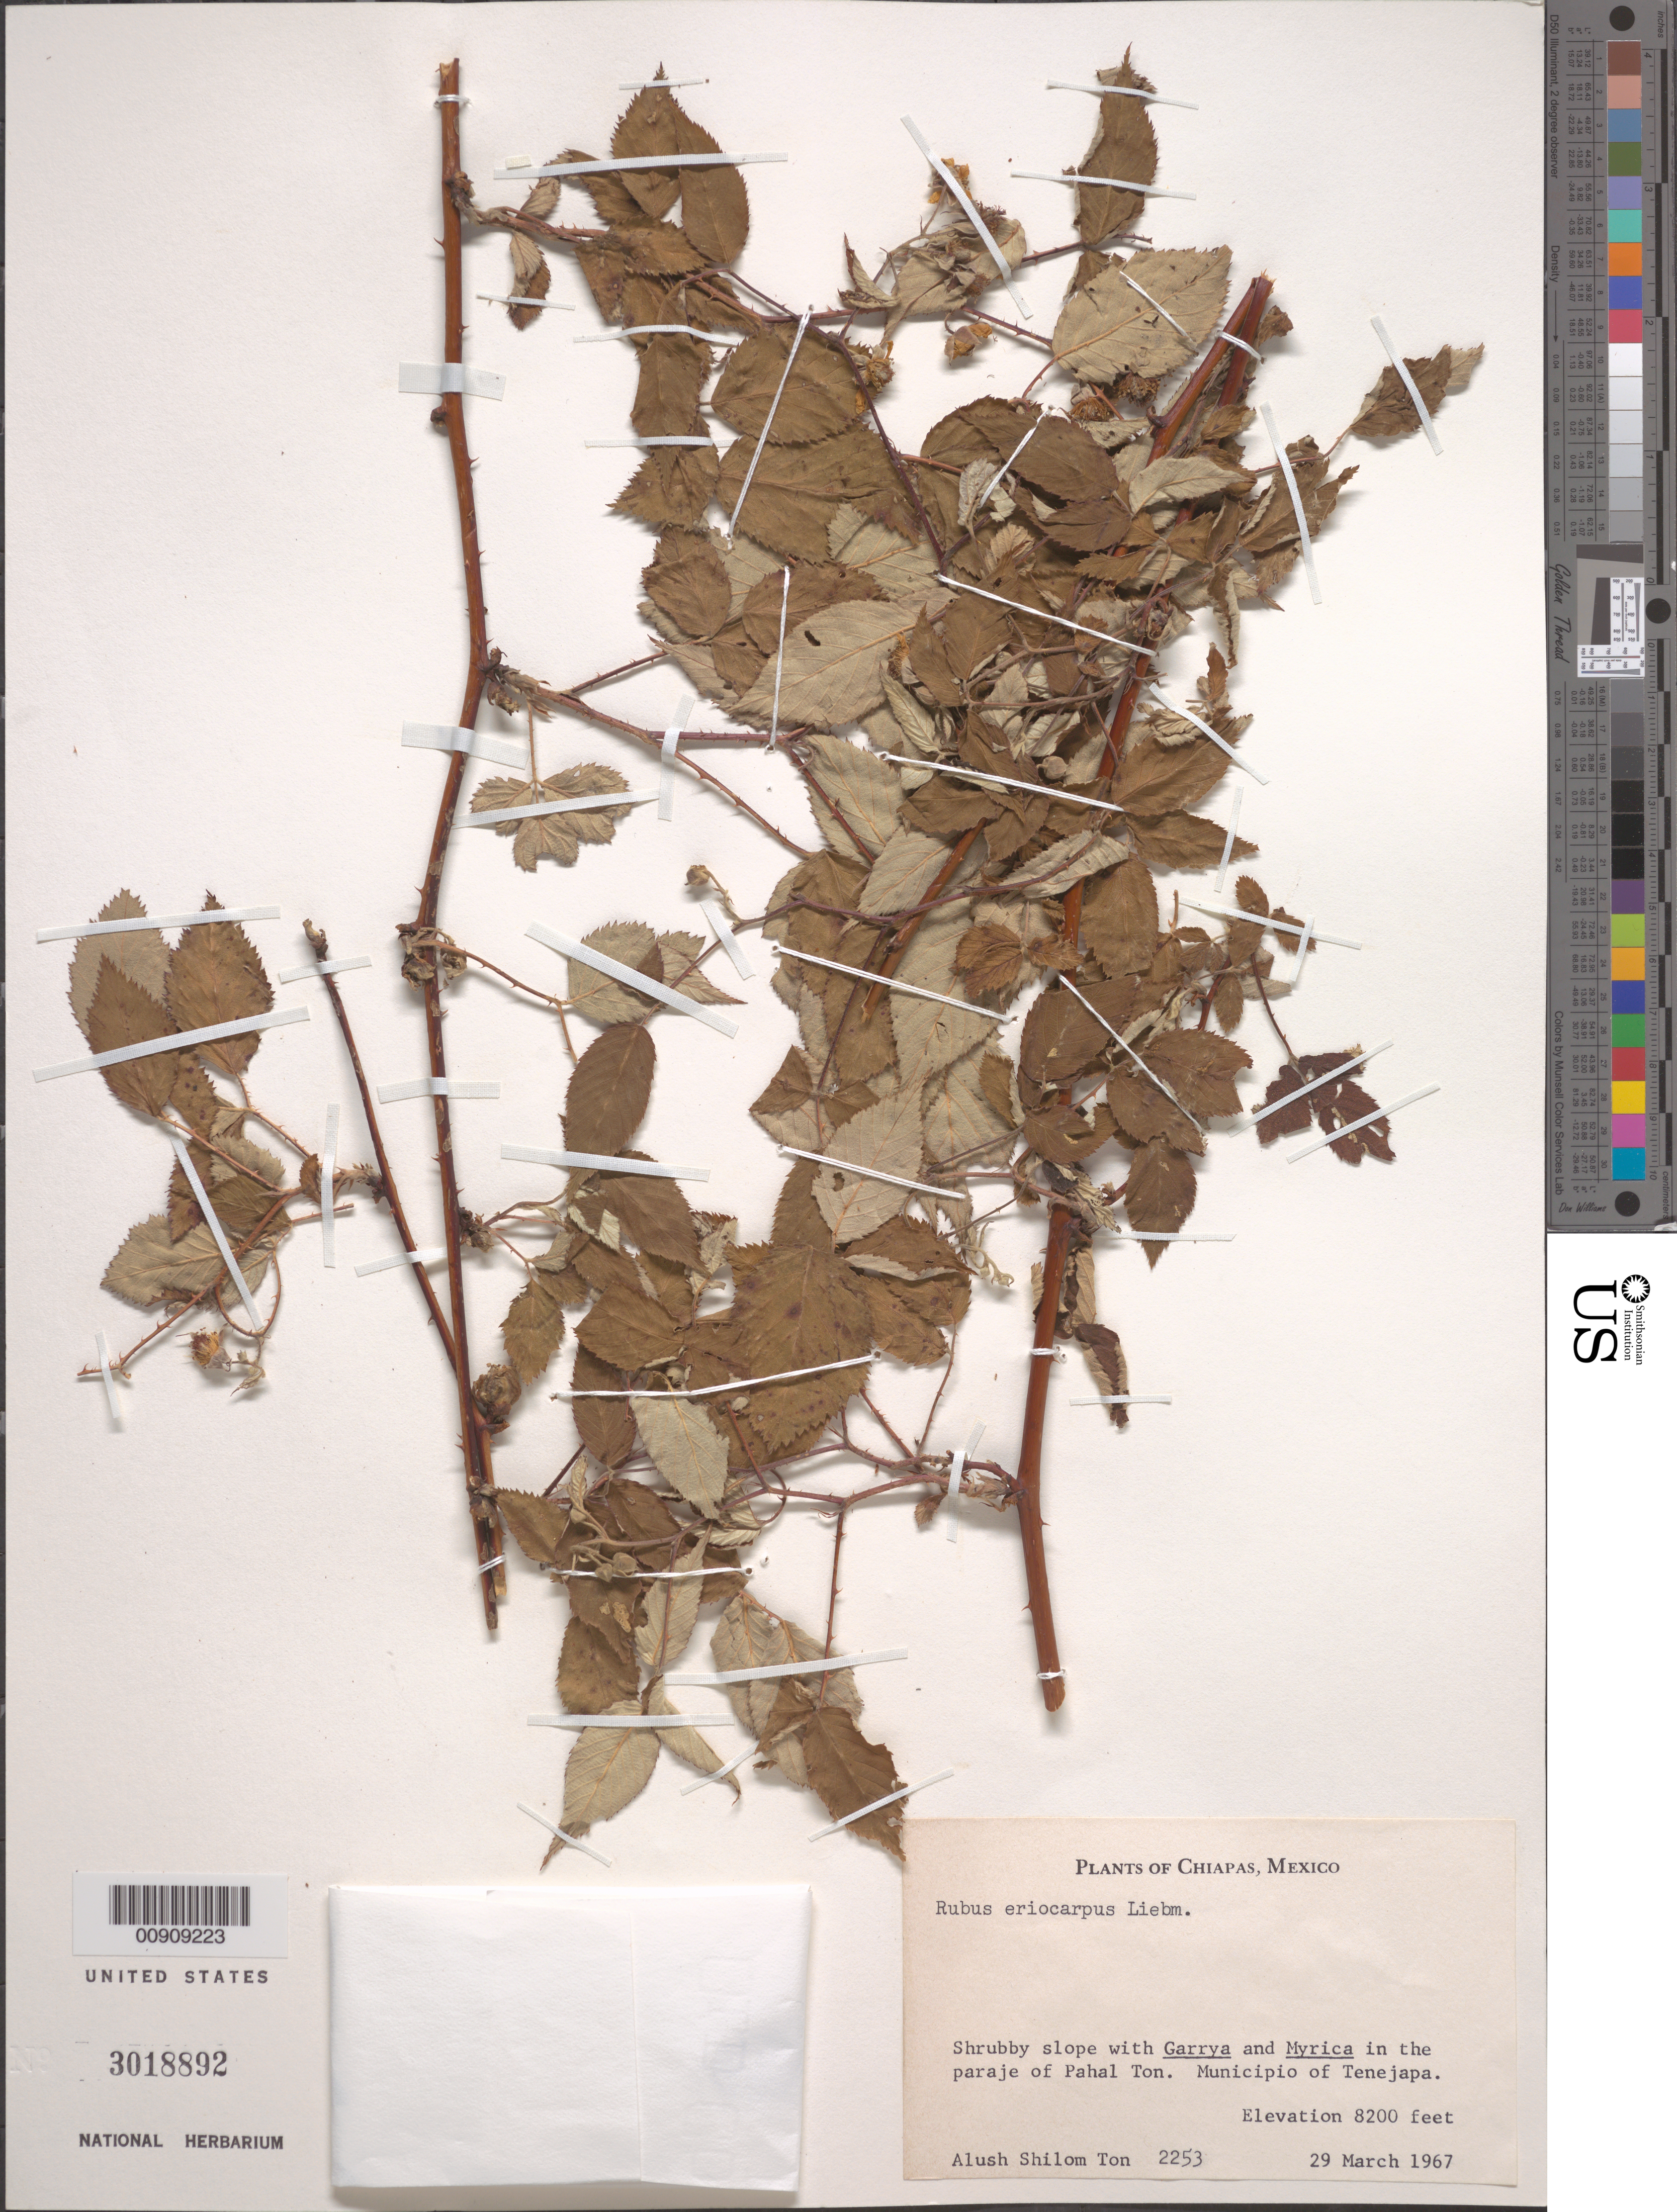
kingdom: Plantae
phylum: Tracheophyta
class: Magnoliopsida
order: Rosales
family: Rosaceae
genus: Rubus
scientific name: Rubus eriocarpus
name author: Liebm.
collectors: A. Shilom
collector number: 2253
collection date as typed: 29 Mar 1967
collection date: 1967-03-29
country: Mexico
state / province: Chiapas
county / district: Tenejapa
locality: In the paraje of Pahal Ton. Municipio of Tenejapa, Chiapas.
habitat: Shrubby slope with Garrya and Myrica.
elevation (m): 2499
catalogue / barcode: US 3018892